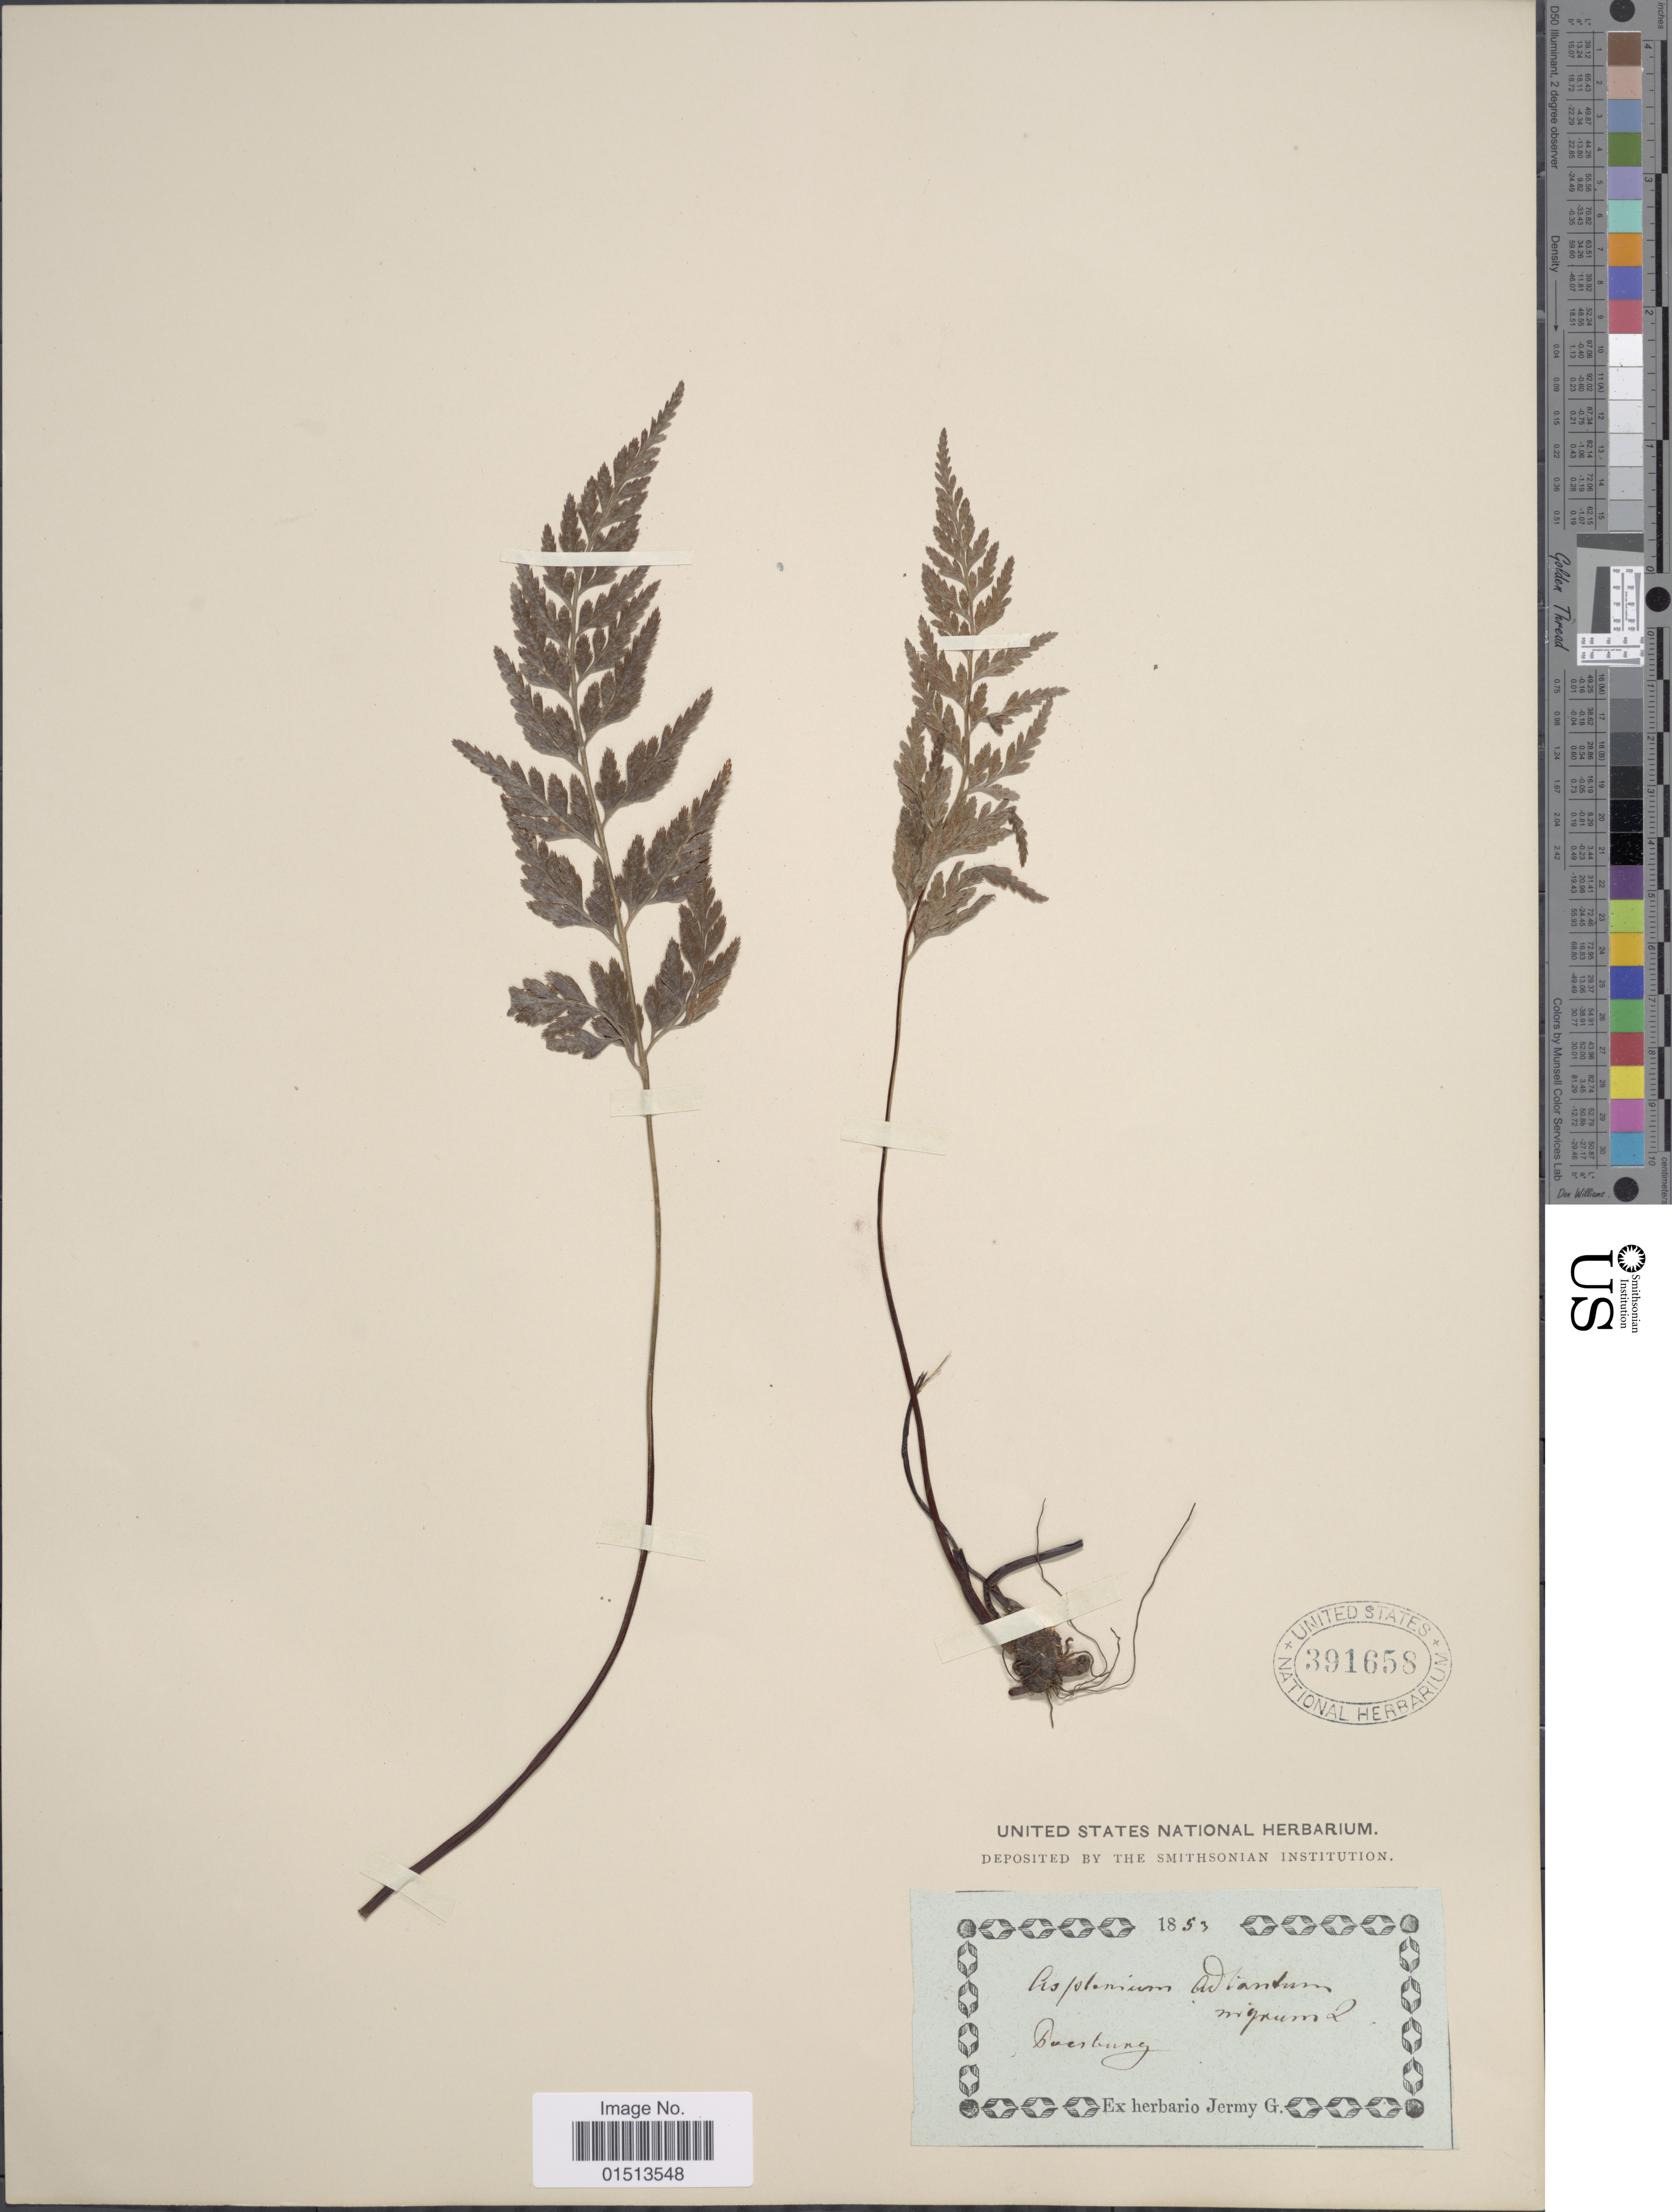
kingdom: Plantae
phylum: Tracheophyta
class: Polypodiopsida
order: Polypodiales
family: Aspleniaceae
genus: Asplenium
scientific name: Asplenium adiantum-nigrum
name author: L.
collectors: ex herb. G. Jermy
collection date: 1853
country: Germany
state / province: Nordrhein-Westfalen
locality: Buesburg. [interpreted]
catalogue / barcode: US 391658